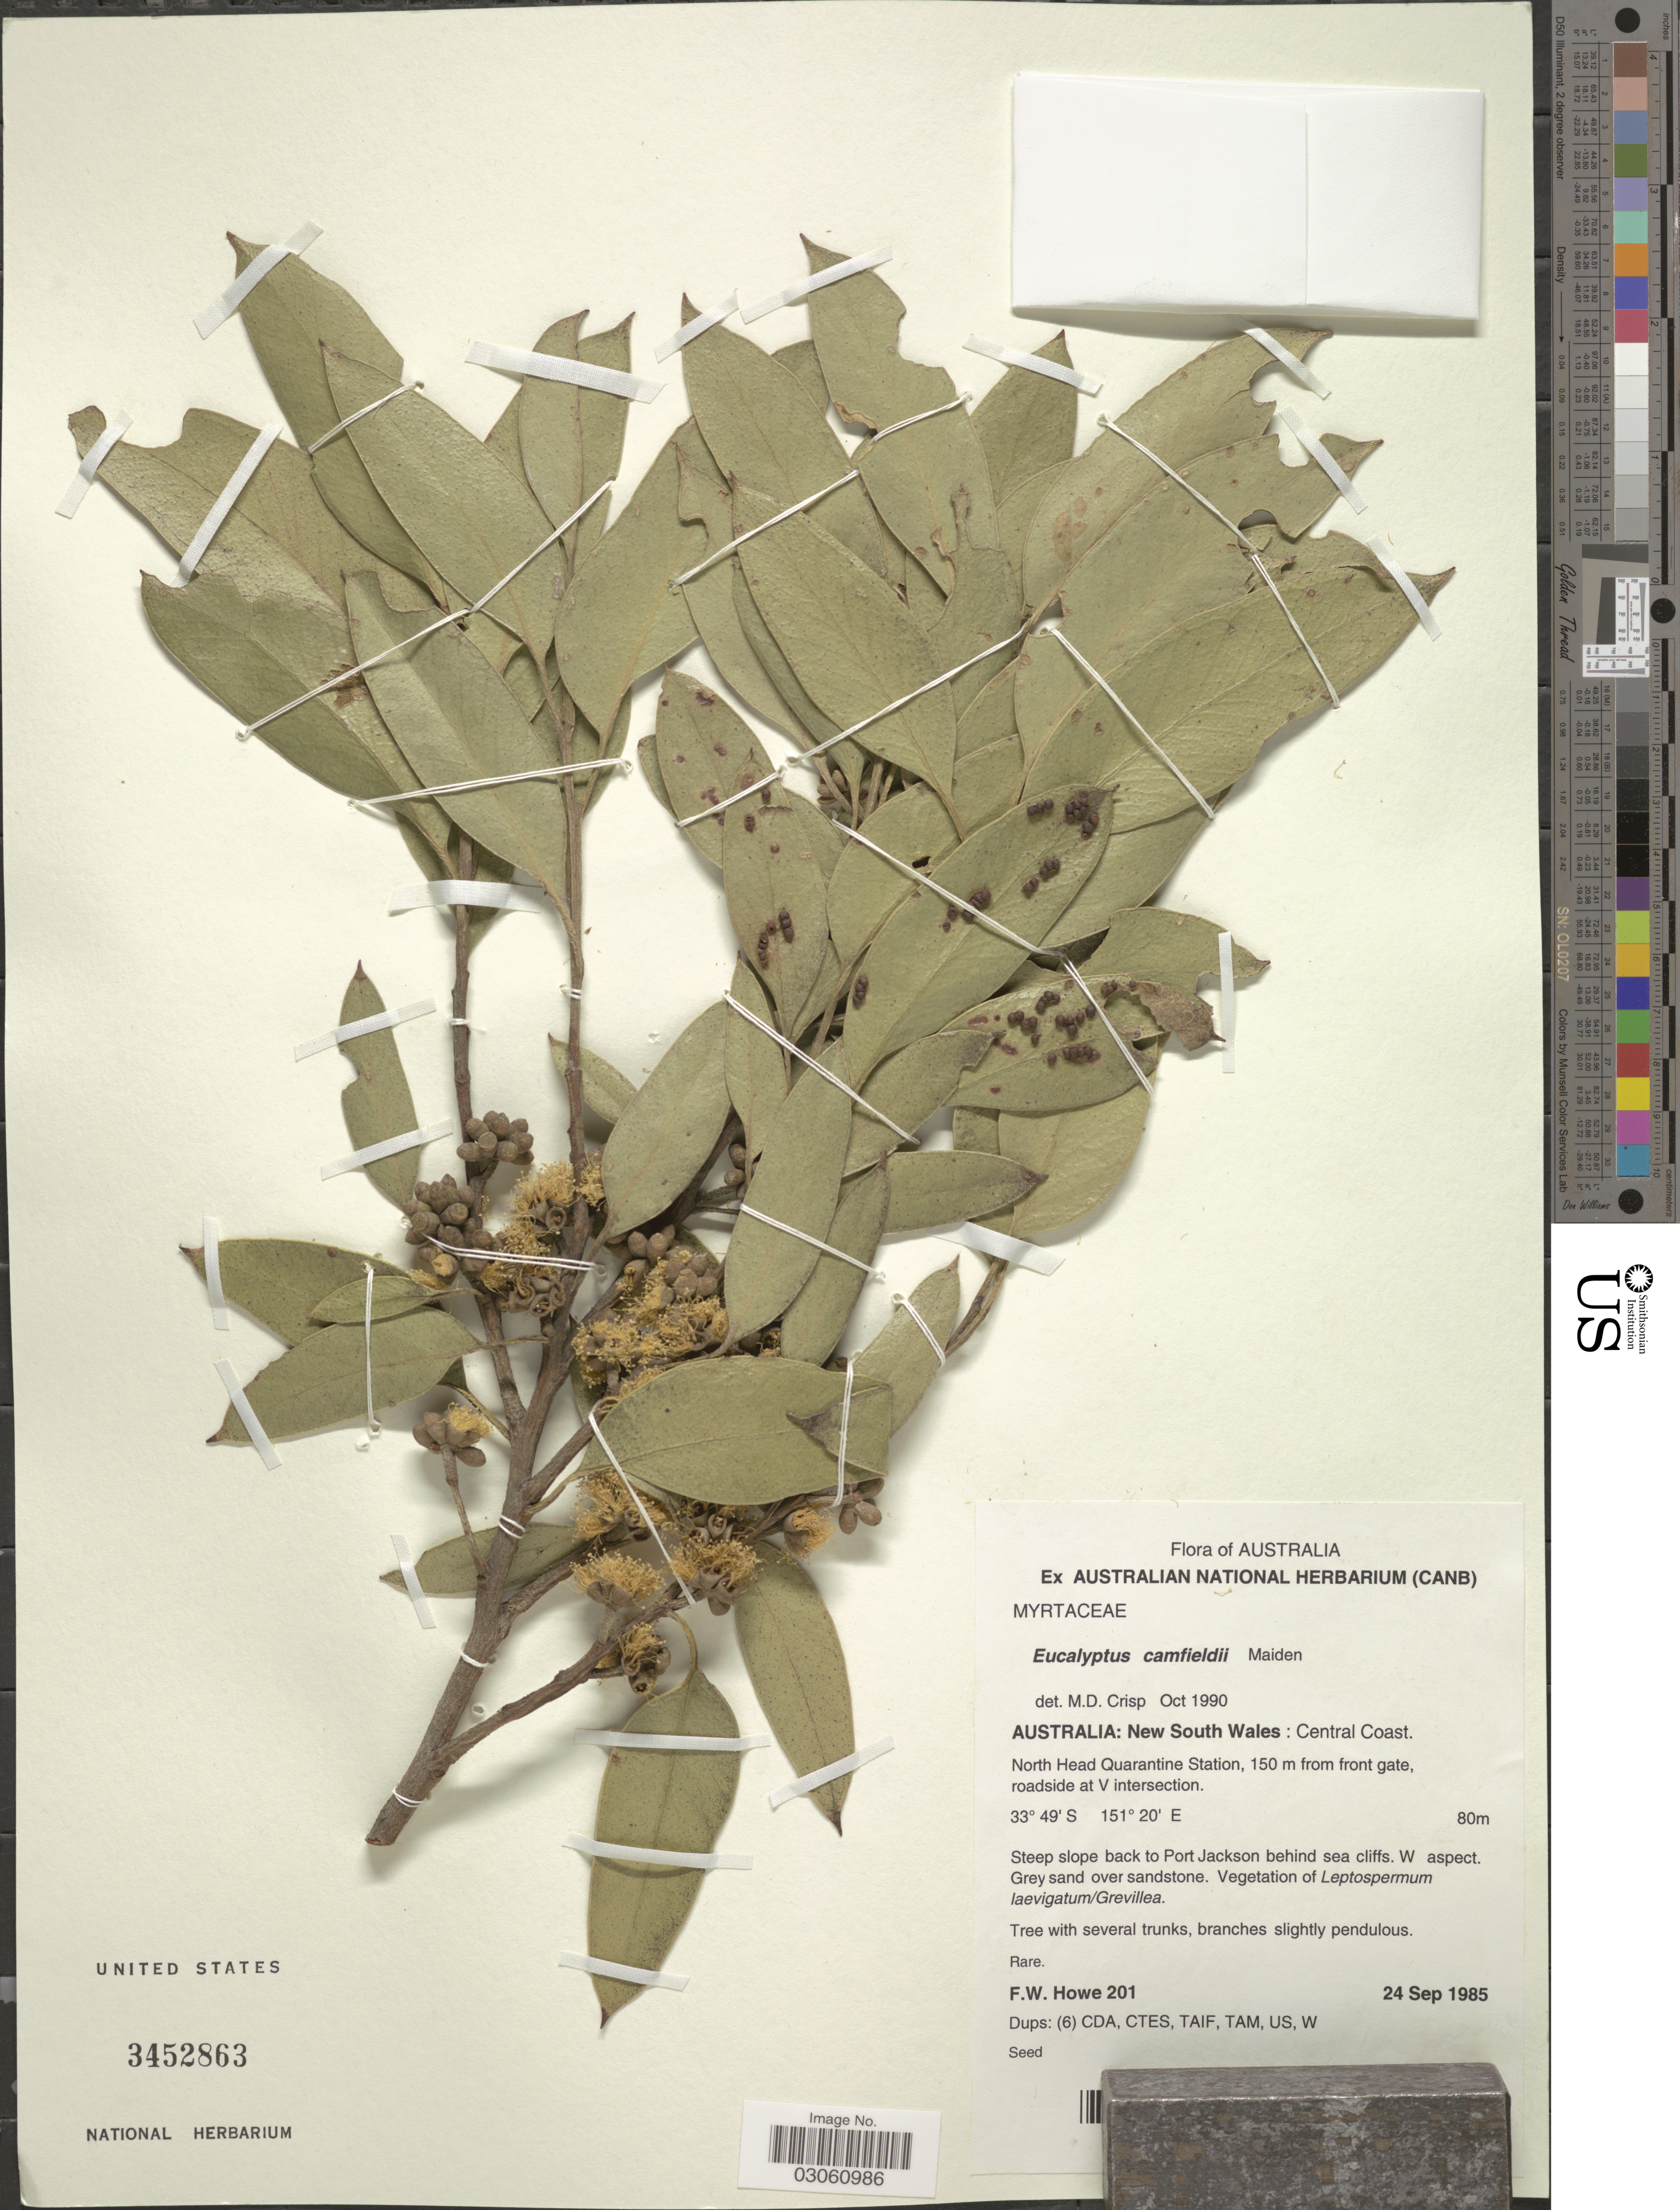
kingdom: Plantae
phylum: Tracheophyta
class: Magnoliopsida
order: Myrtales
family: Myrtaceae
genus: Eucalyptus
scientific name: Eucalyptus camfieldii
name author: Maiden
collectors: F. Howe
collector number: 201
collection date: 1985-09-24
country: Australia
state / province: New South Wales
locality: Central Coast. North Head Quarantine Station, 150 m from front gate, roadside at V intersection. Steep slope back to Port Jackosn behind sea cliffs.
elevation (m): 80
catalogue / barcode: US 3452863